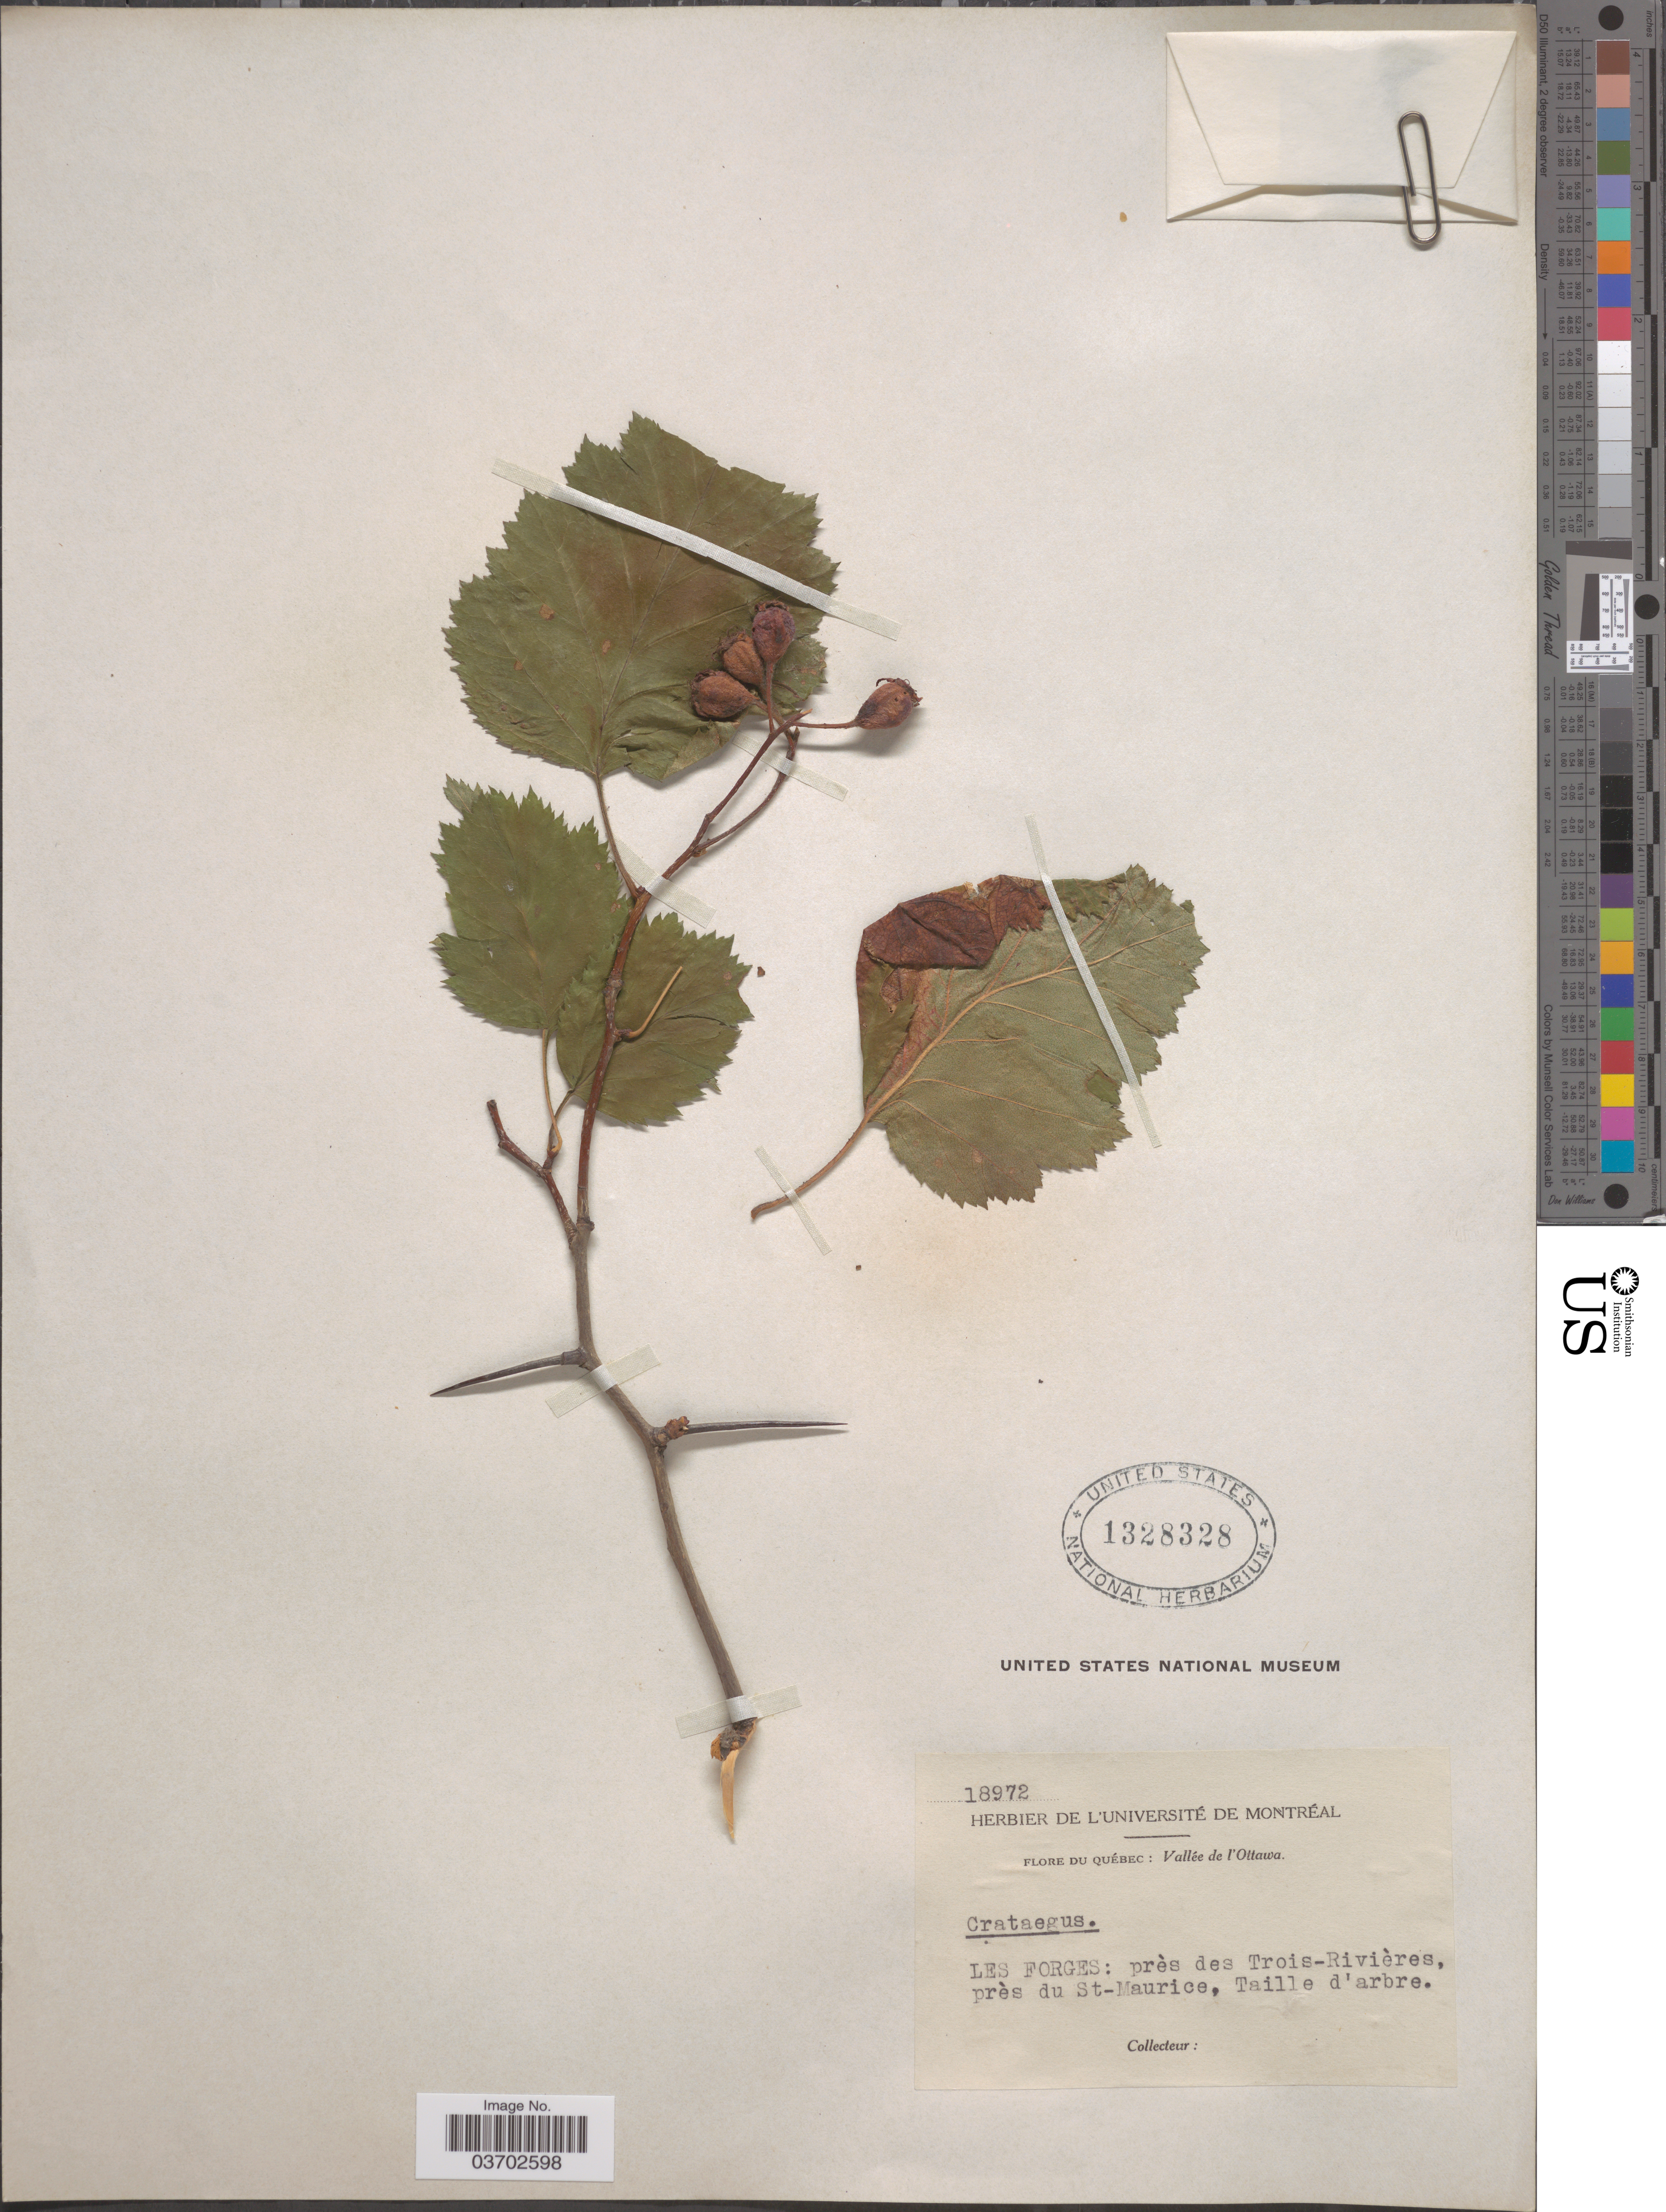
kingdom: Plantae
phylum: Tracheophyta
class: Magnoliopsida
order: Rosales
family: Rosaceae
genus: Crataegus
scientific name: Crataegus sp.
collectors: Universite de Montreal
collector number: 18972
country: Canada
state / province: Quebec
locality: Vallée de l'Ottawa. Les Forges: près des Trois-Rivières, près du St-Maurice, Taille d'arbre.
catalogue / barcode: US 1328328